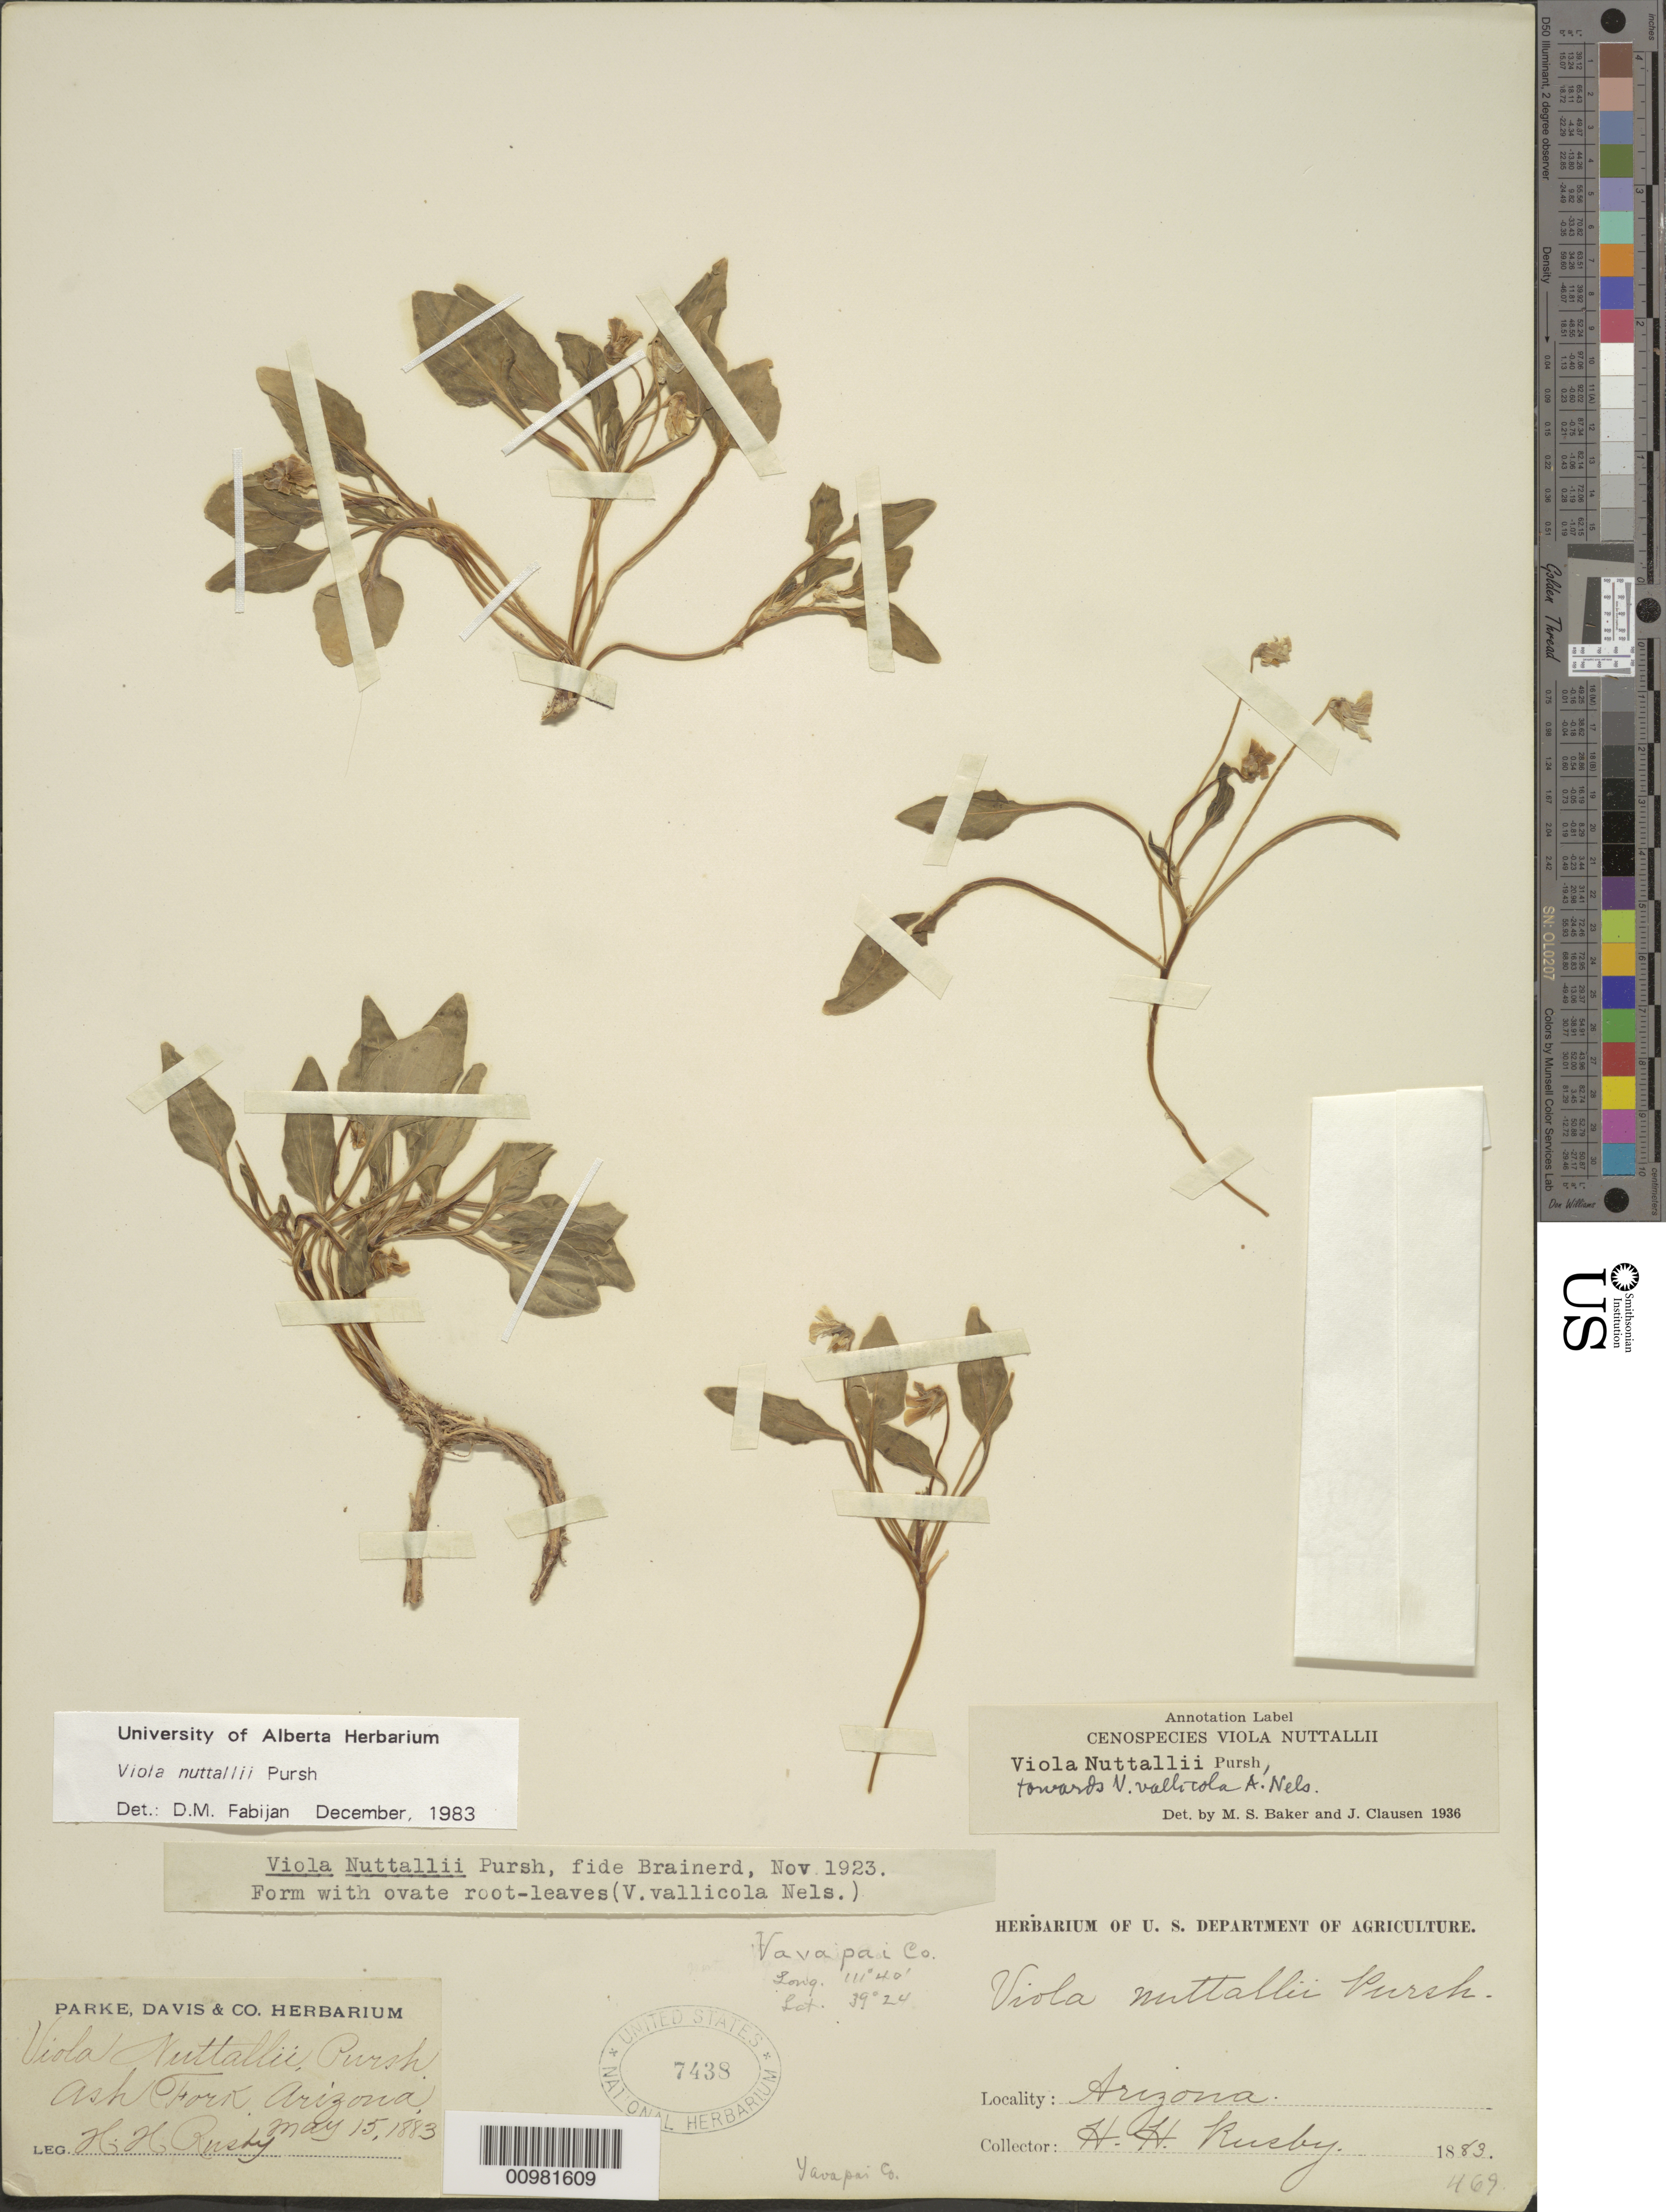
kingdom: Plantae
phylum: Tracheophyta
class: Magnoliopsida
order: Malpighiales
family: Violaceae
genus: Viola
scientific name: Viola nuttallii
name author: Pursh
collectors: H. H. Rusby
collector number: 469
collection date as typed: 15 May 1883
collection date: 1883-05-15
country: United States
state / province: Arizona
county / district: Yavapai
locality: Ash Fork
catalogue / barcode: US 7438